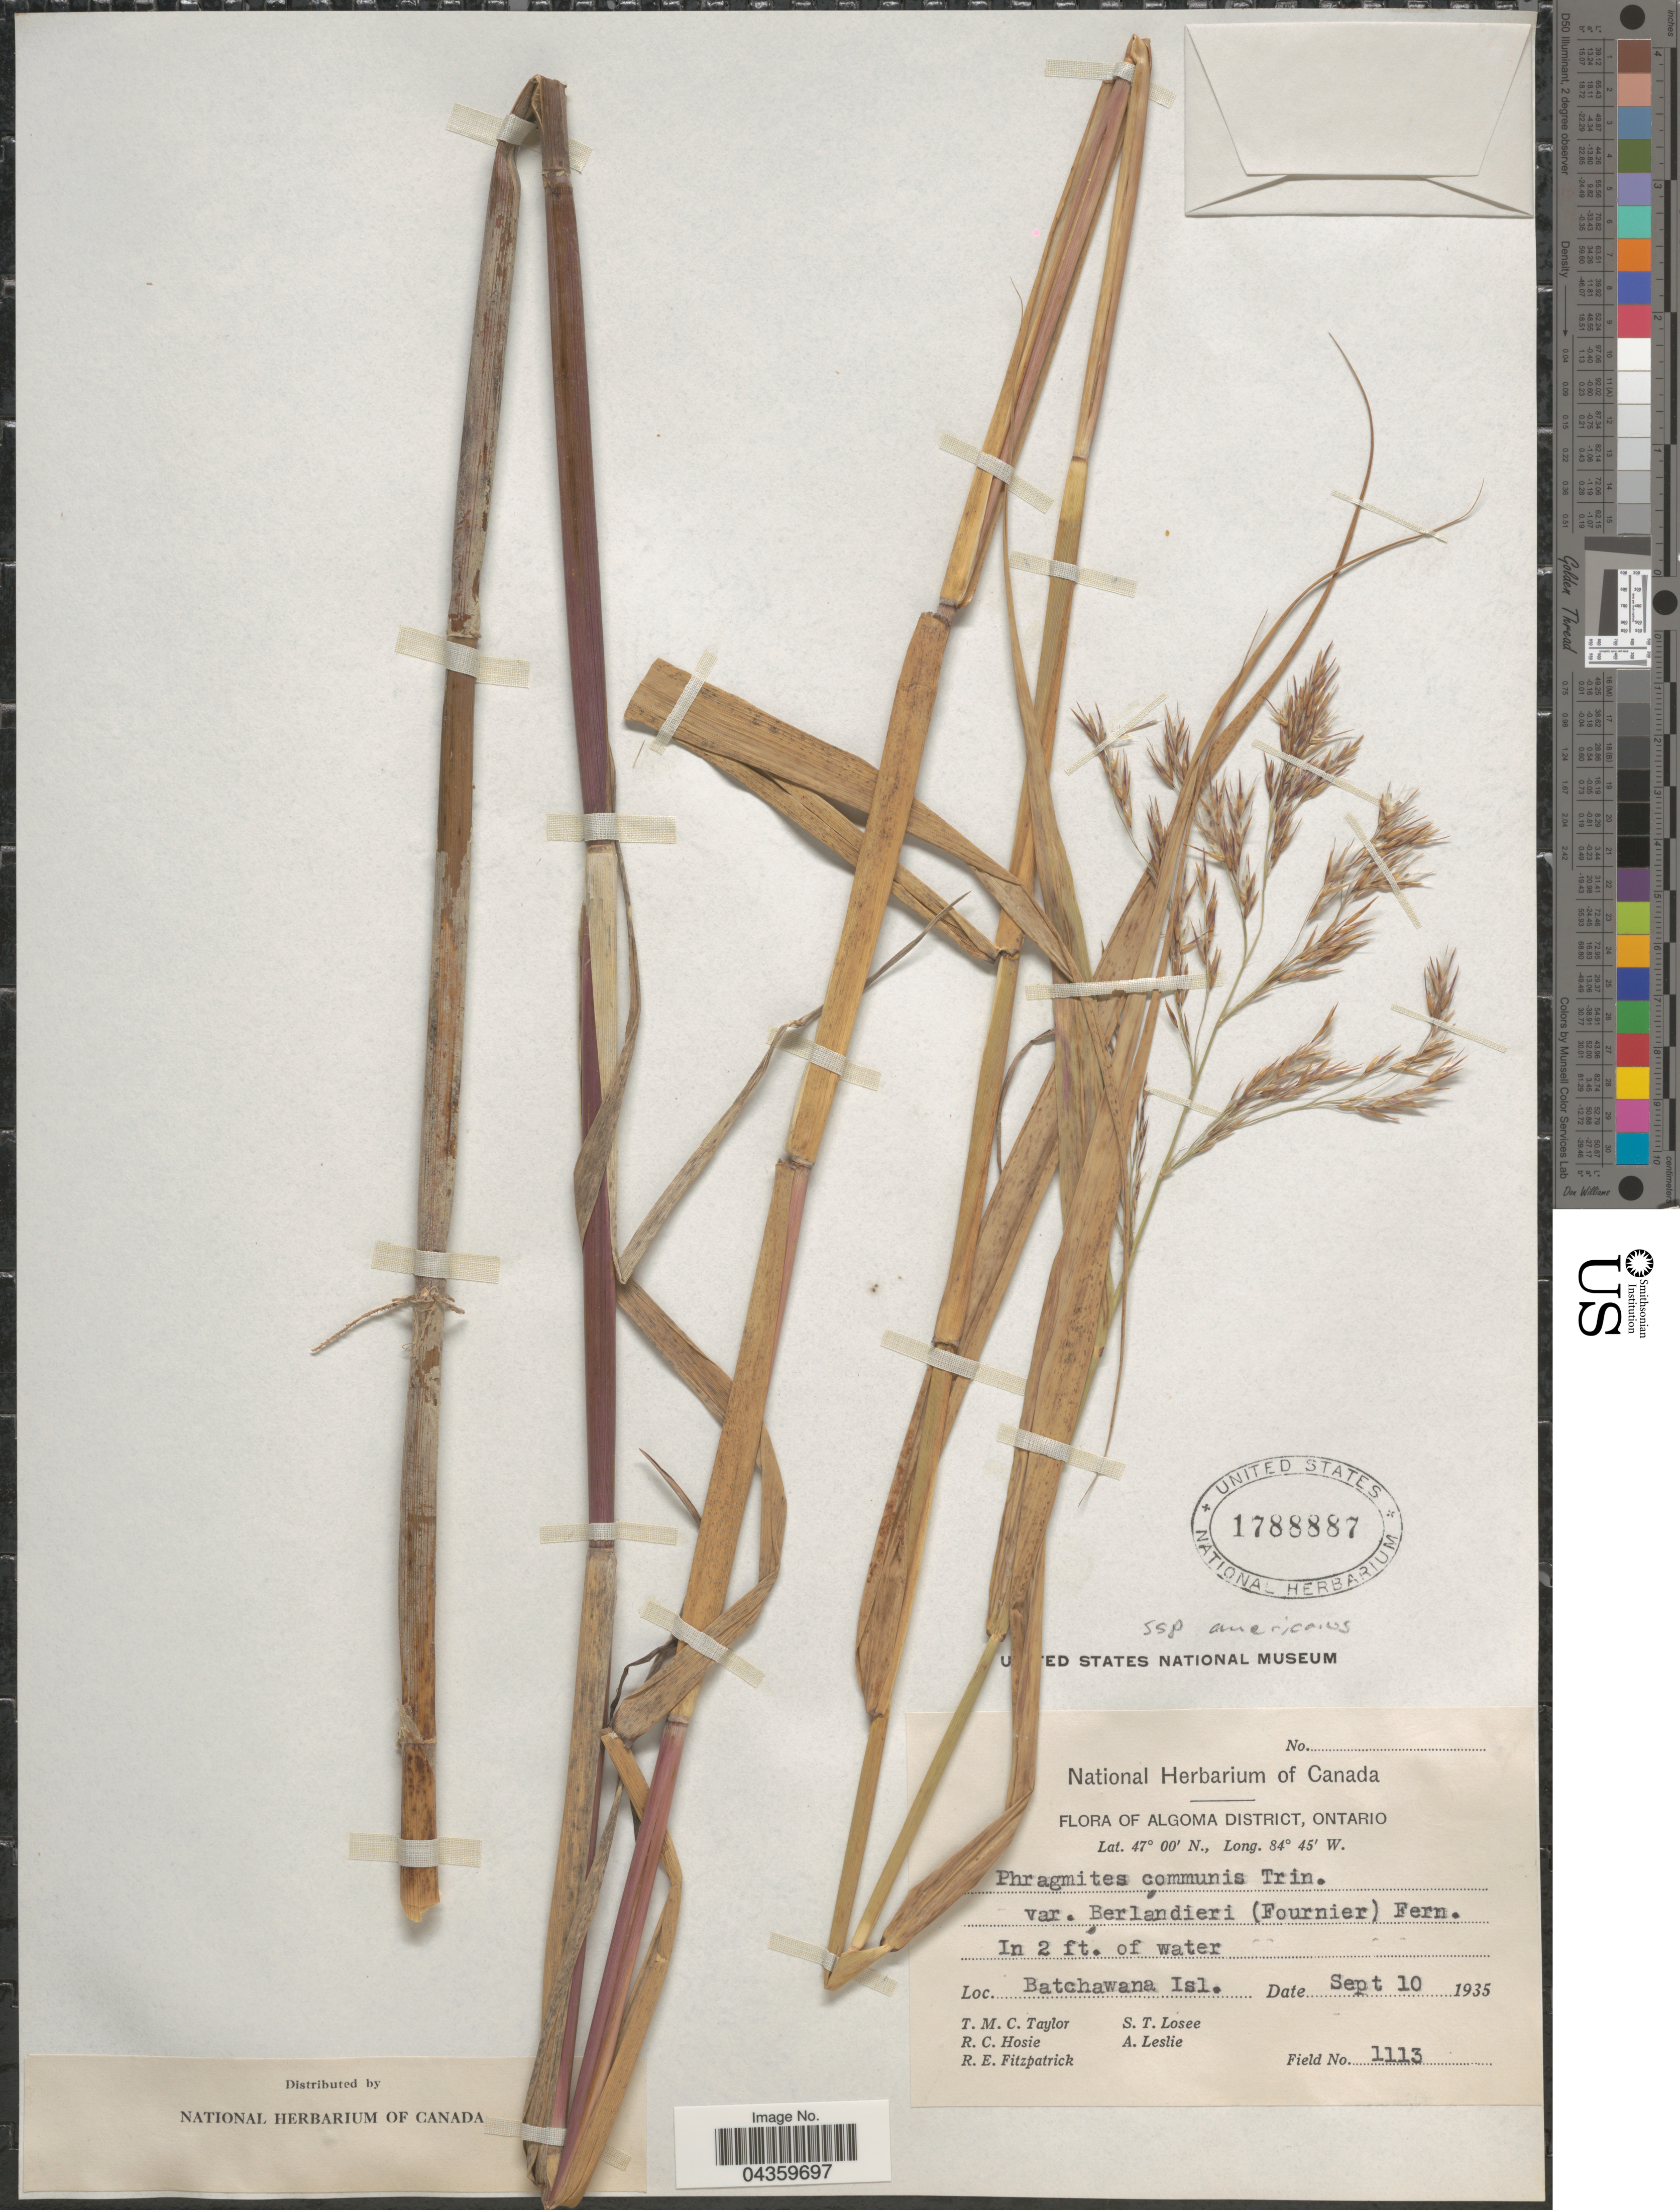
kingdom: Plantae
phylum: Tracheophyta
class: Liliopsida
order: Poales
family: Poaceae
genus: Phragmites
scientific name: Phragmites australis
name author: (Cav.) Trin. ex Steud.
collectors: T. M. C. Taylor, R. Hosie, R. Fitzpatrick, S. Losee & A. Leslie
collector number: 1113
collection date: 1935-09-10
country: Canada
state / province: Ontario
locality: Algoma District. Batchawana Isl.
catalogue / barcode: US 1788887